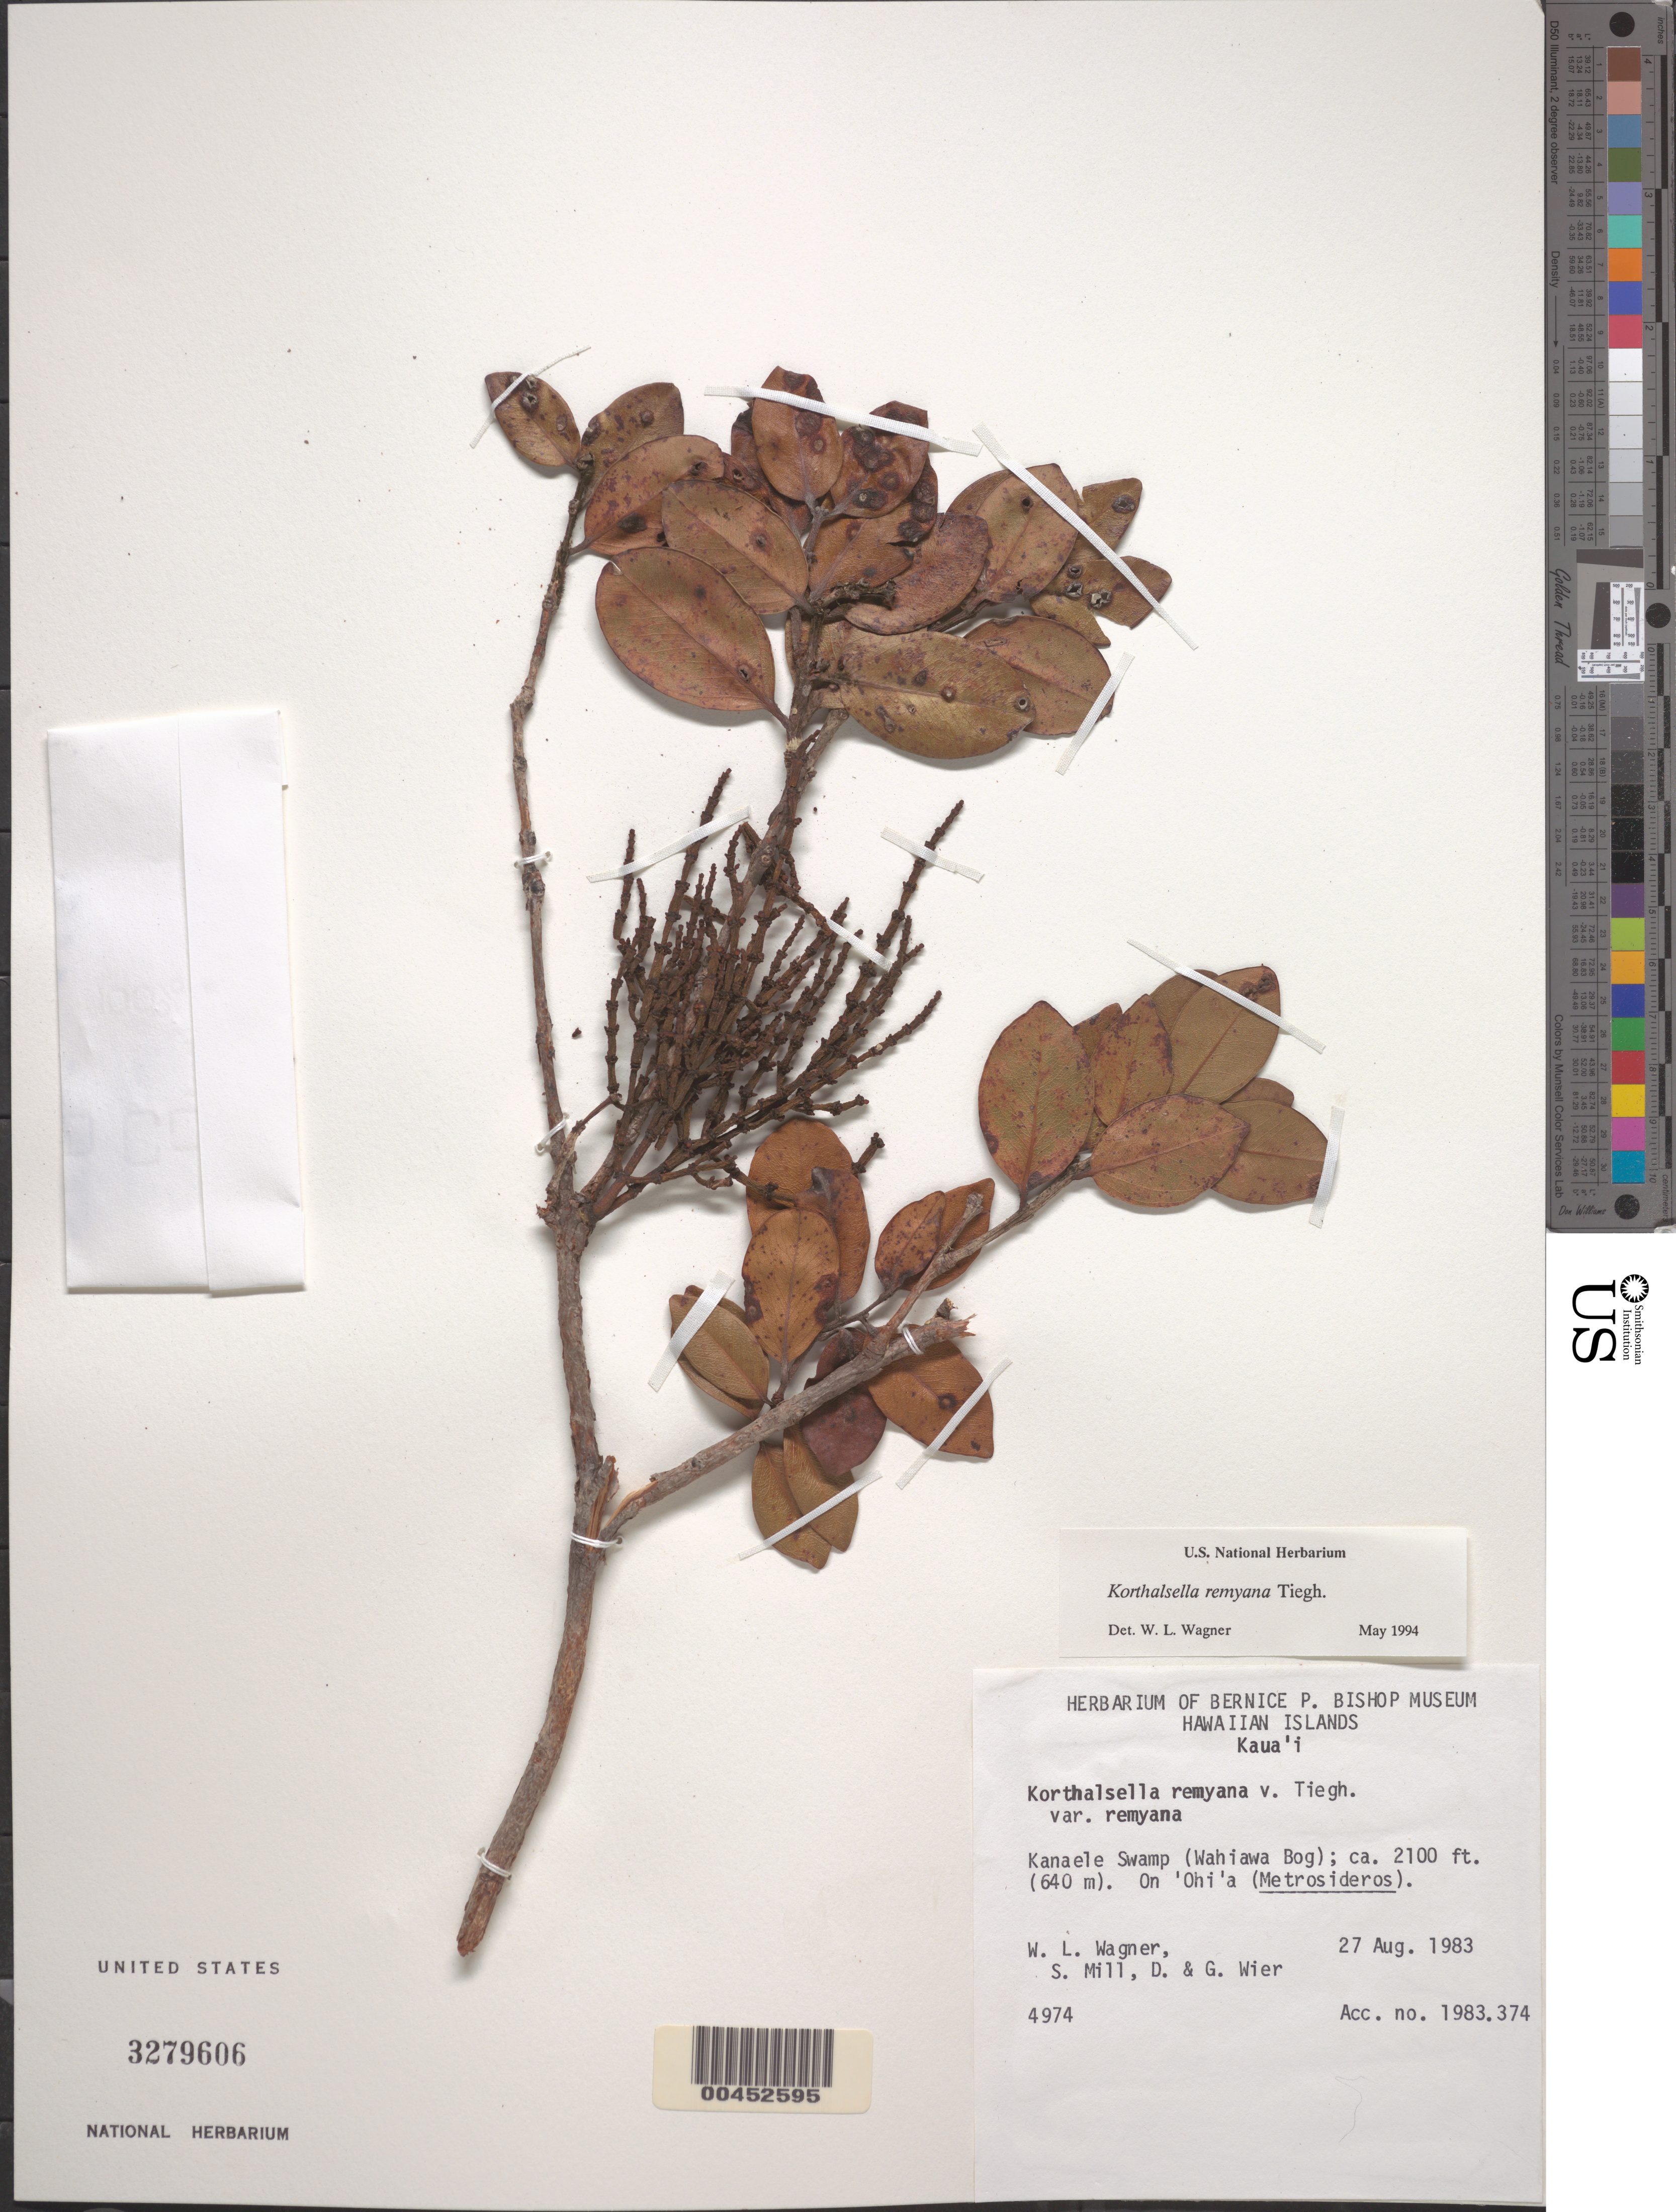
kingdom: Plantae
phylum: Tracheophyta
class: Magnoliopsida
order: Santalales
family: Viscaceae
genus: Korthalsella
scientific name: Korthalsella remyana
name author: Tiegh.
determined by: Wagner, W. L., (BOT), Smithsonian Institution - National Museum of Natural History (UNITED STATES)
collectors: W. L. Wagner, S. W. Miller, D. Wier & G. Wier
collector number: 4974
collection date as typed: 27 Aug 1983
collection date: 1983-08-27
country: United States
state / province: Hawaii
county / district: Kauai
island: Kaua'i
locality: Kanaele Swamp (Wahiawa Bog)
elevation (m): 640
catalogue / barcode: US 3279606